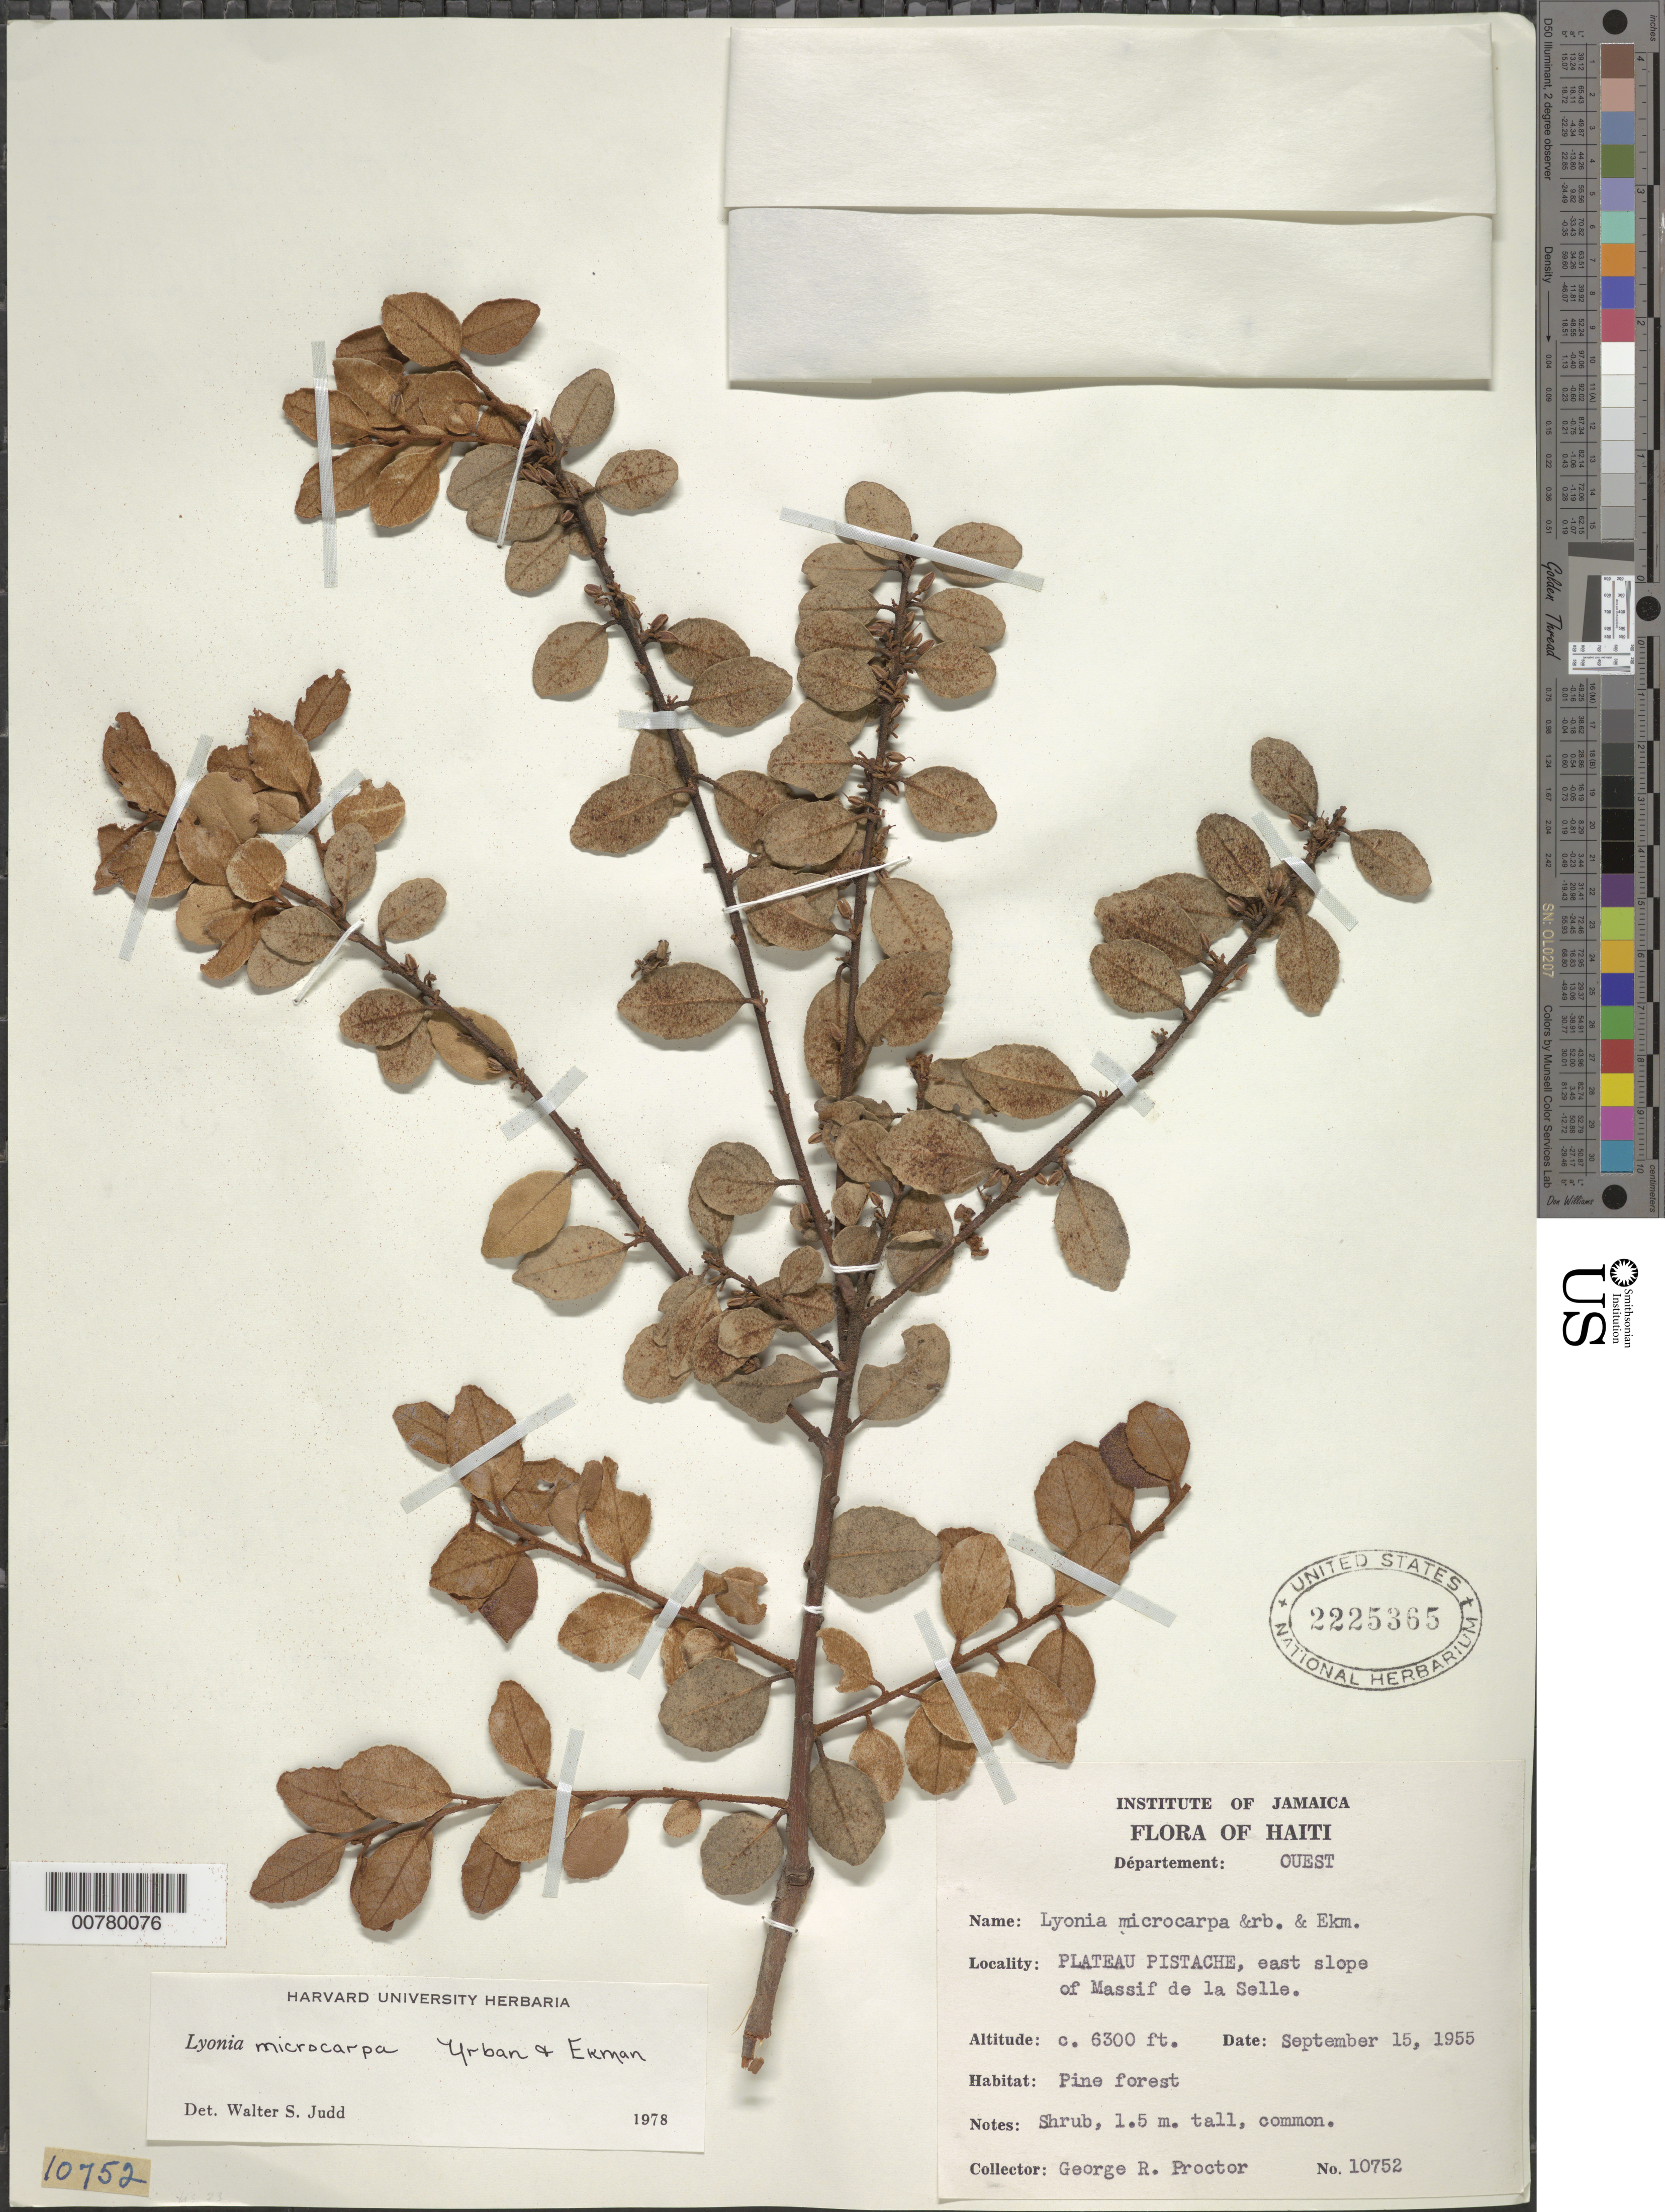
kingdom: Plantae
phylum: Tracheophyta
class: Magnoliopsida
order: Ericales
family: Ericaceae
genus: Lyonia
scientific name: Lyonia microcarpa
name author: Urb. & Ekman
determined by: Judd, Walter S.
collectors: G. R. Proctor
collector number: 10752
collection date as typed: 15 Sep 1955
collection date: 1955-09-15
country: Haiti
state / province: Ouest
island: Hispaniola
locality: Plateau Pistache, east slope of Massif de la Selle.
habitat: Pine forest.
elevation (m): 1920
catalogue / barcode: US 2225365